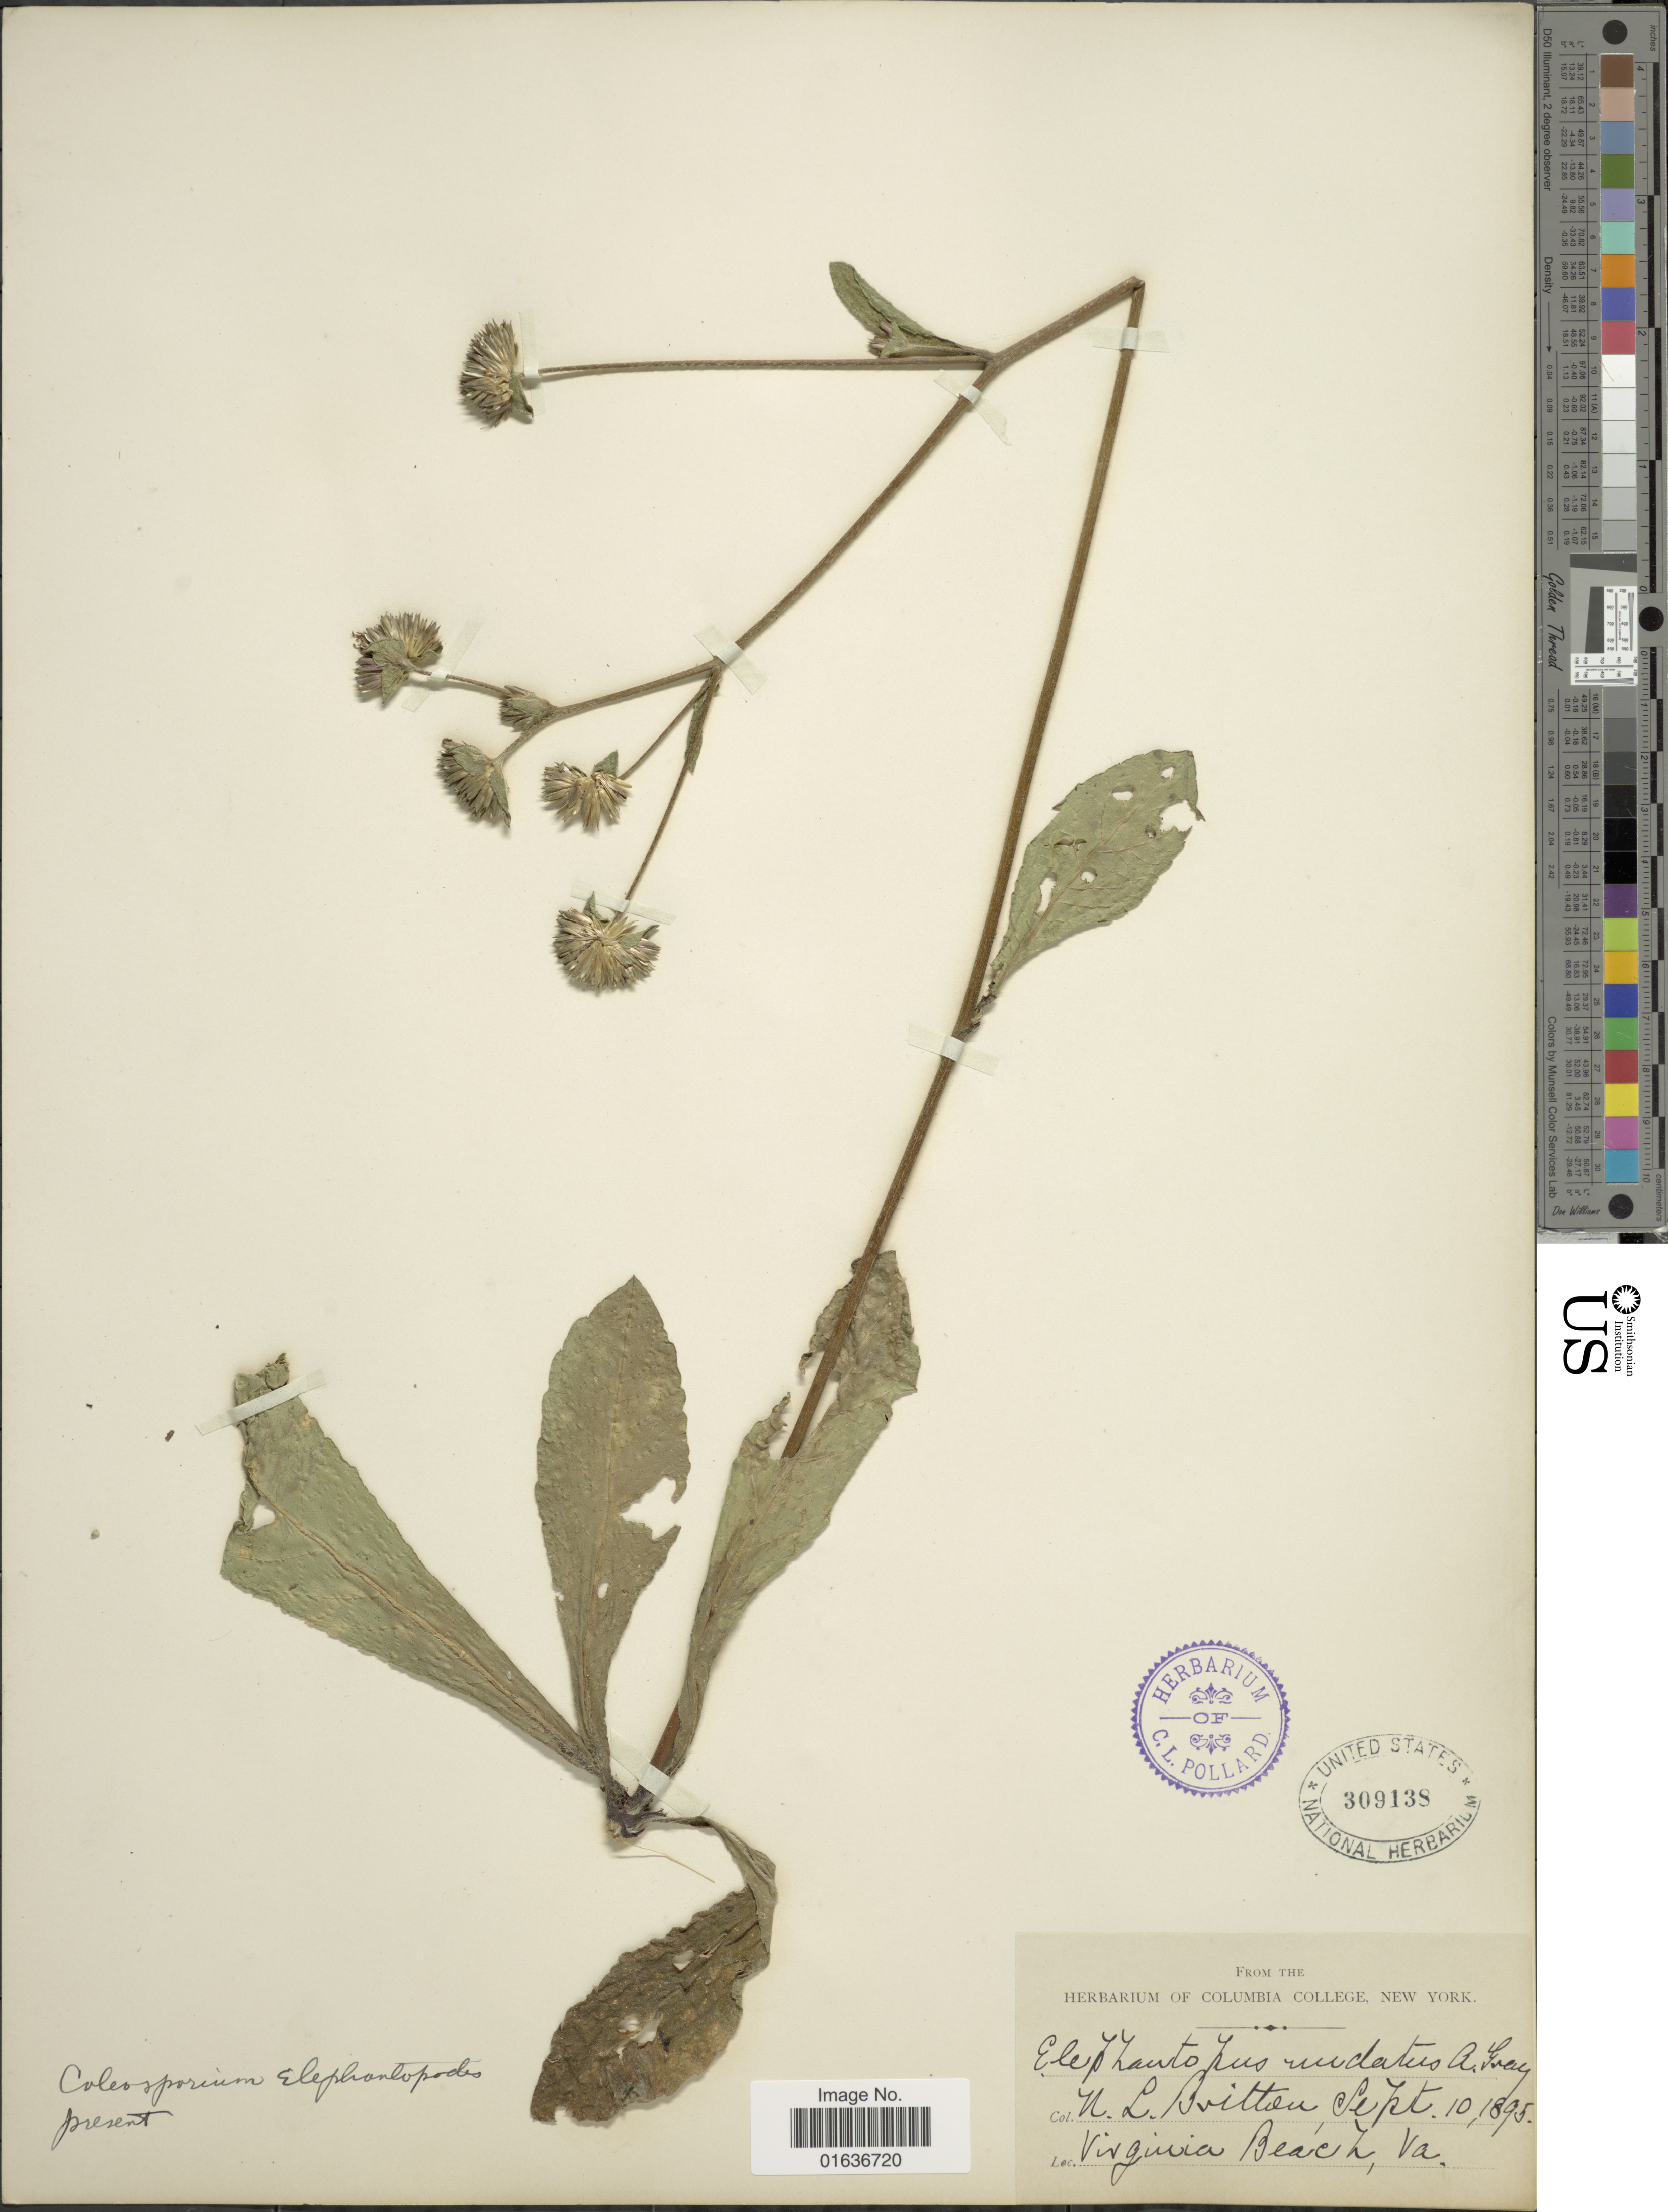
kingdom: Plantae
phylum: Tracheophyta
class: Magnoliopsida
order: Asterales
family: Asteraceae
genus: Elephantopus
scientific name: Elephantopus nudatus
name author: A. Gray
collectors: N. Britton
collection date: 1895-09-10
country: United States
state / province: Virginia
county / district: City of Virginia Beach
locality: Virginia Beach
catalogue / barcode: US 309138